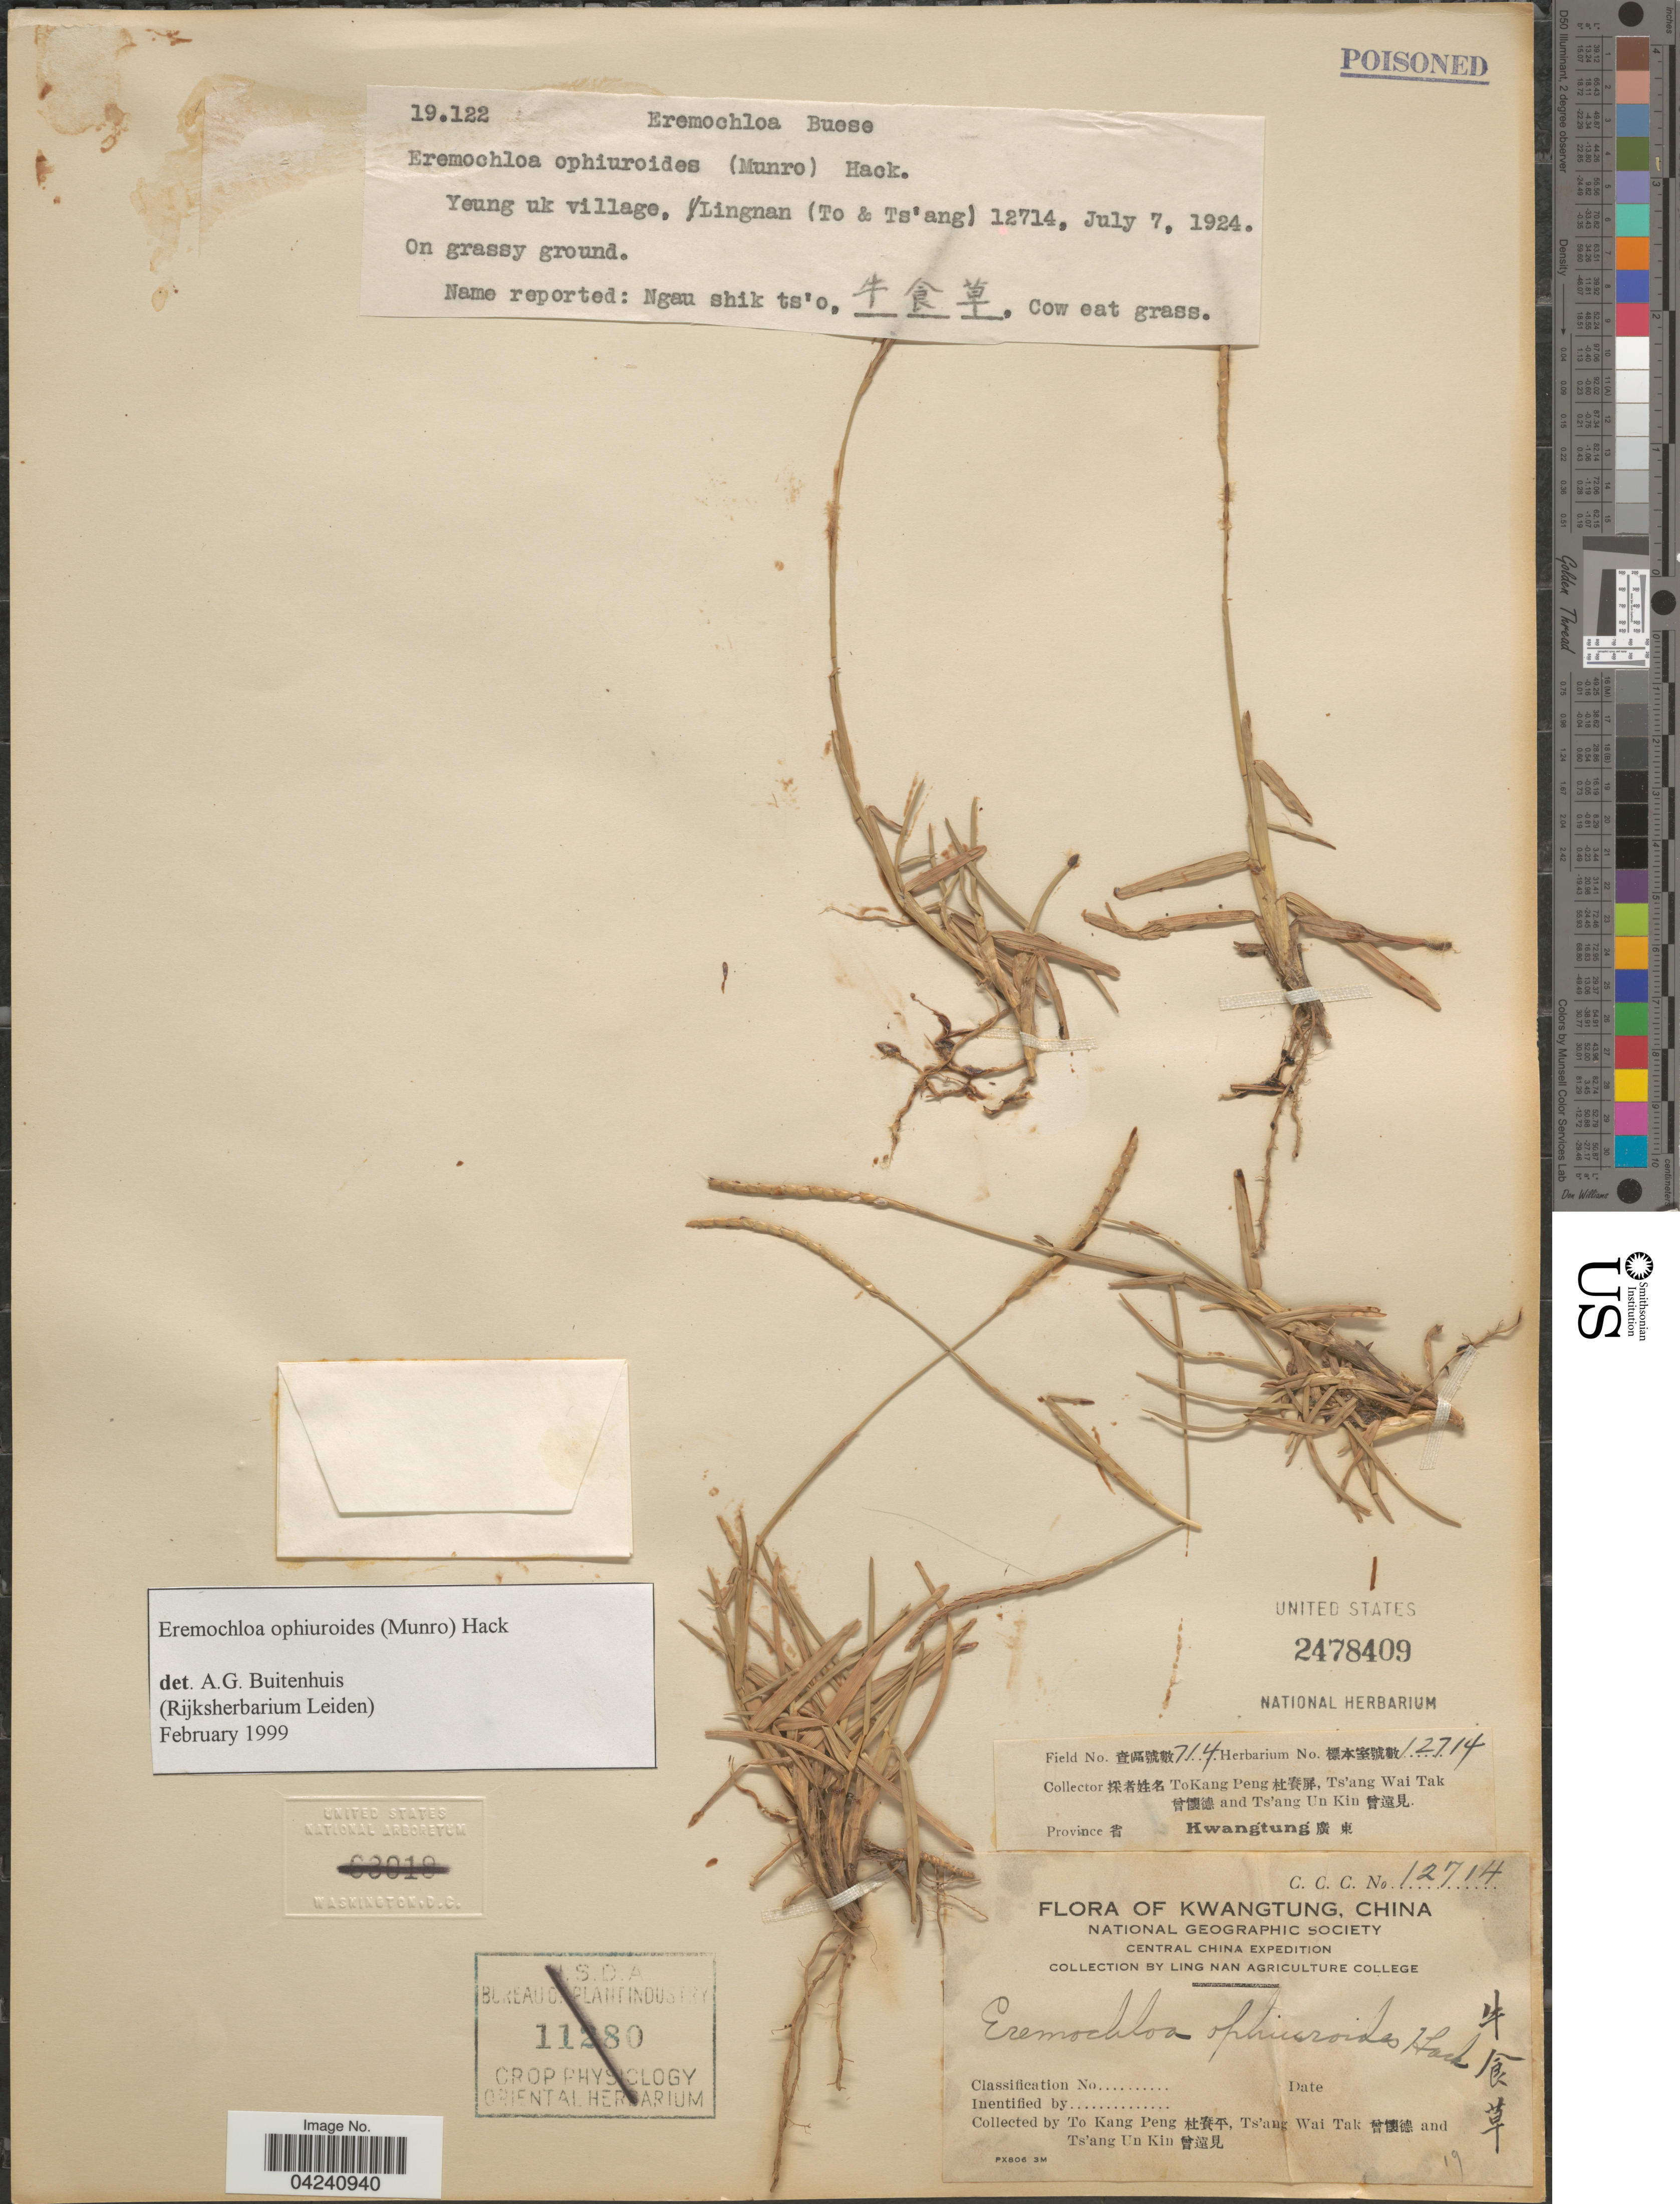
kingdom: Plantae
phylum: Tracheophyta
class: Liliopsida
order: Poales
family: Poaceae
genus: Eremochloa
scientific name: Eremochloa ophiuroides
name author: (Munro) Hack.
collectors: To Kang P'eng, W. T. Tsang & U. K. Tsang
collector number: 12714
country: China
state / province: Guangdong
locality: Central Chine E[Foreign script]pedition. Kwangtung [Foreign script]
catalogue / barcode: US 2478409